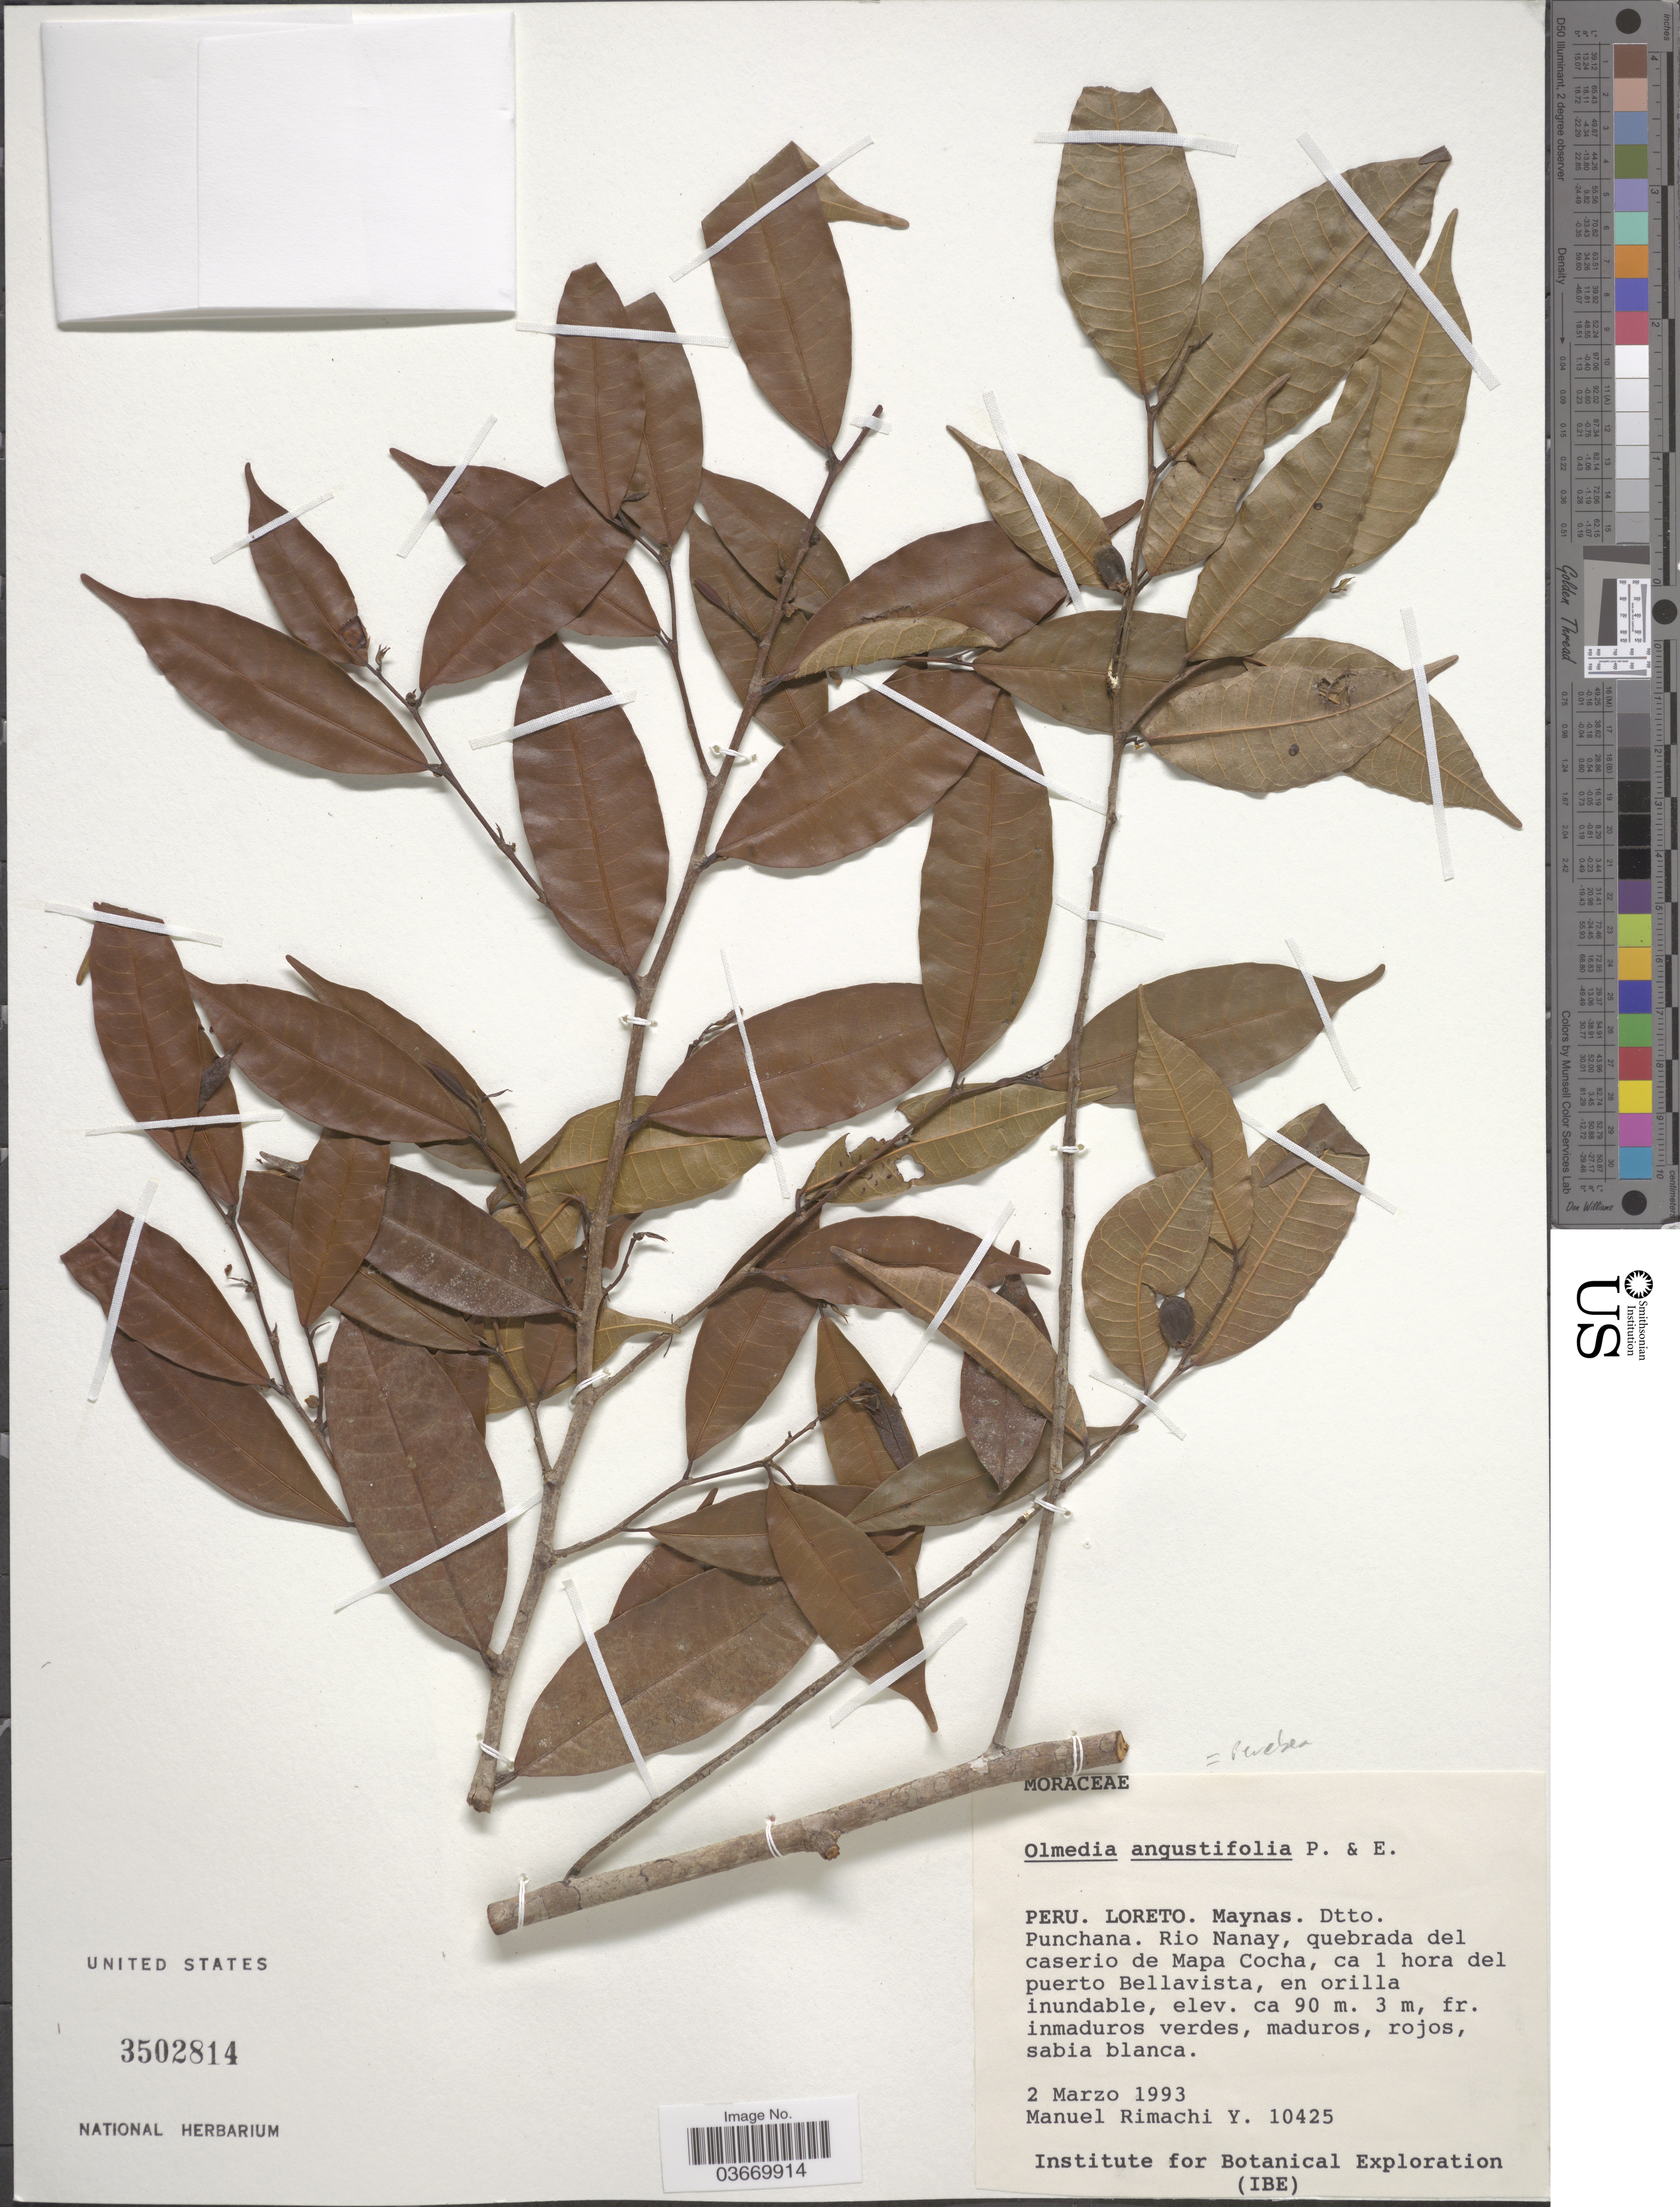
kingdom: Plantae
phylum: Tracheophyta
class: Magnoliopsida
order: Rosales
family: Moraceae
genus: Perebea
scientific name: Perebea angustifolia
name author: (Poepp. & Endl.) C.C. Berg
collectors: M. Rimachi Y.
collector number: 10425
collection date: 1993-03-02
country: Peru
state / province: Loreto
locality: Maynas. Dtto. Punchana. Rio Nanay, quebrada del caserio de Mapa Cocha, ca 1 hora del puerto Bellavista.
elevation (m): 90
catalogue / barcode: US 3502814